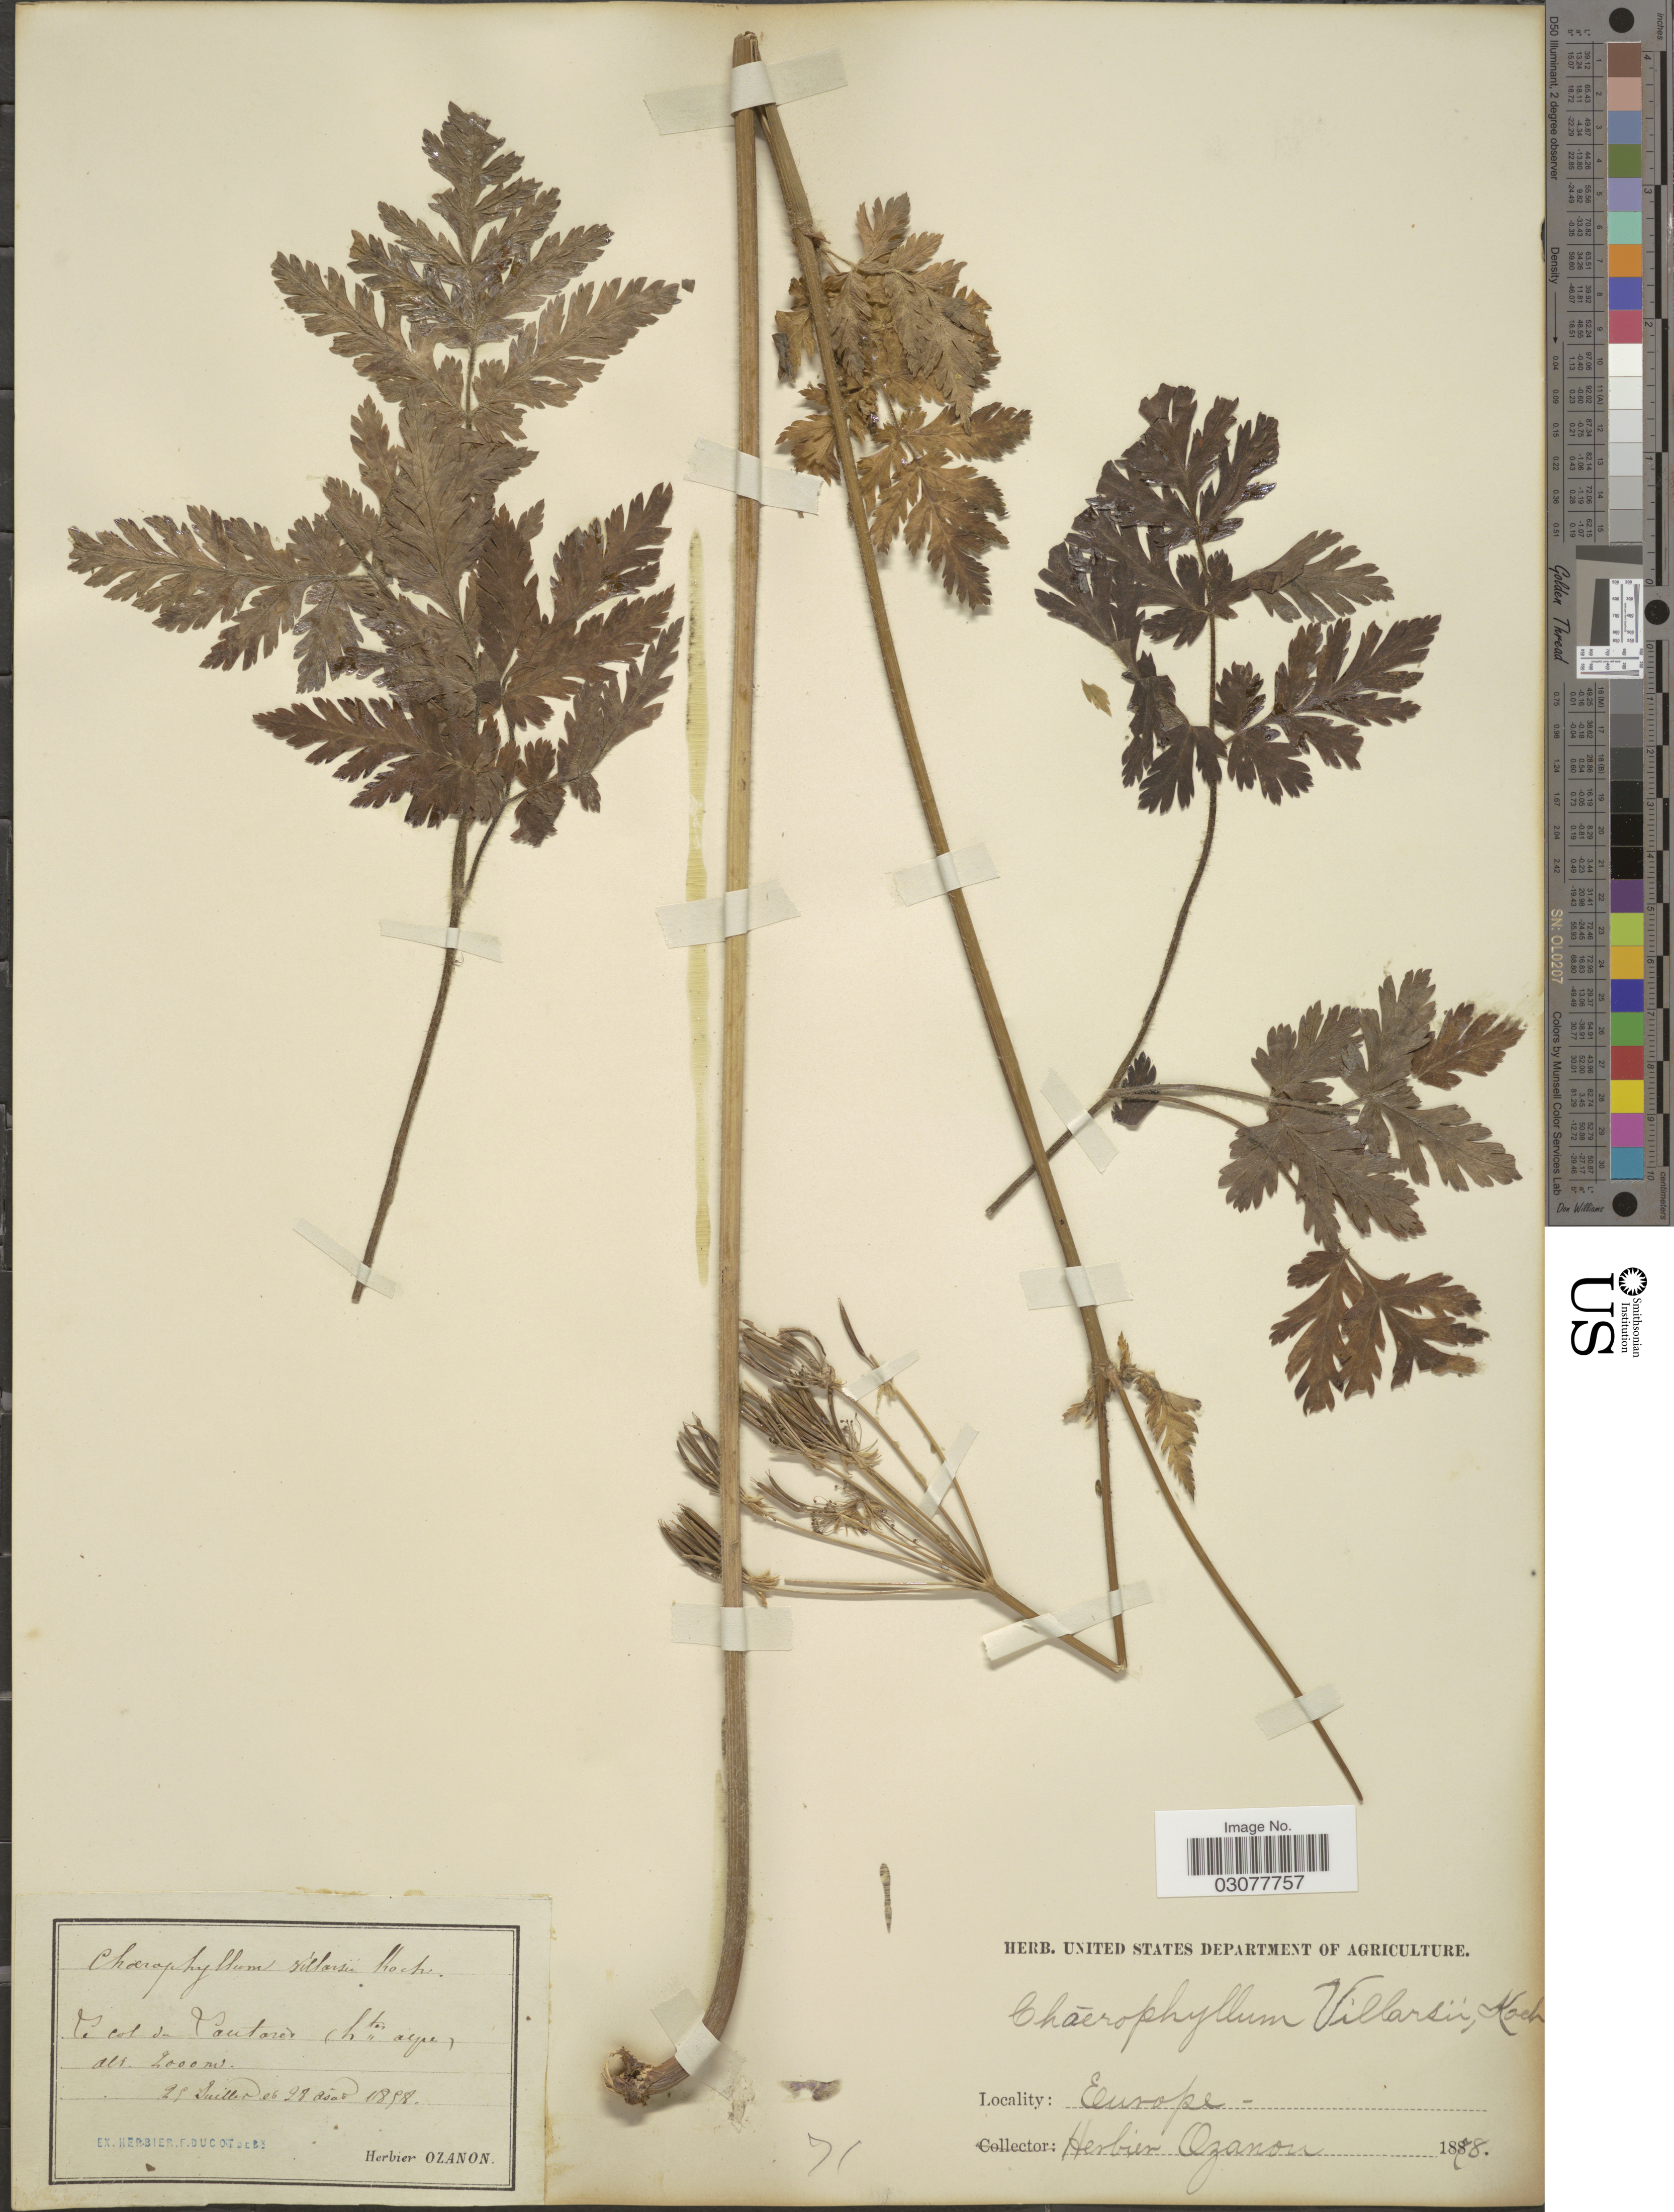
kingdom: Plantae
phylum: Tracheophyta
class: Magnoliopsida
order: Apiales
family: Apiaceae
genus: Chaerophyllum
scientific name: Chaerophyllum villarsii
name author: W.D.J. Koch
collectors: Ex herb. Ozanon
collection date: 1898-07-25/1898-08-28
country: France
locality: Europe, Le [interpreted] col du Lautarés [interpreted] (htes alpe).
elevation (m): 2000